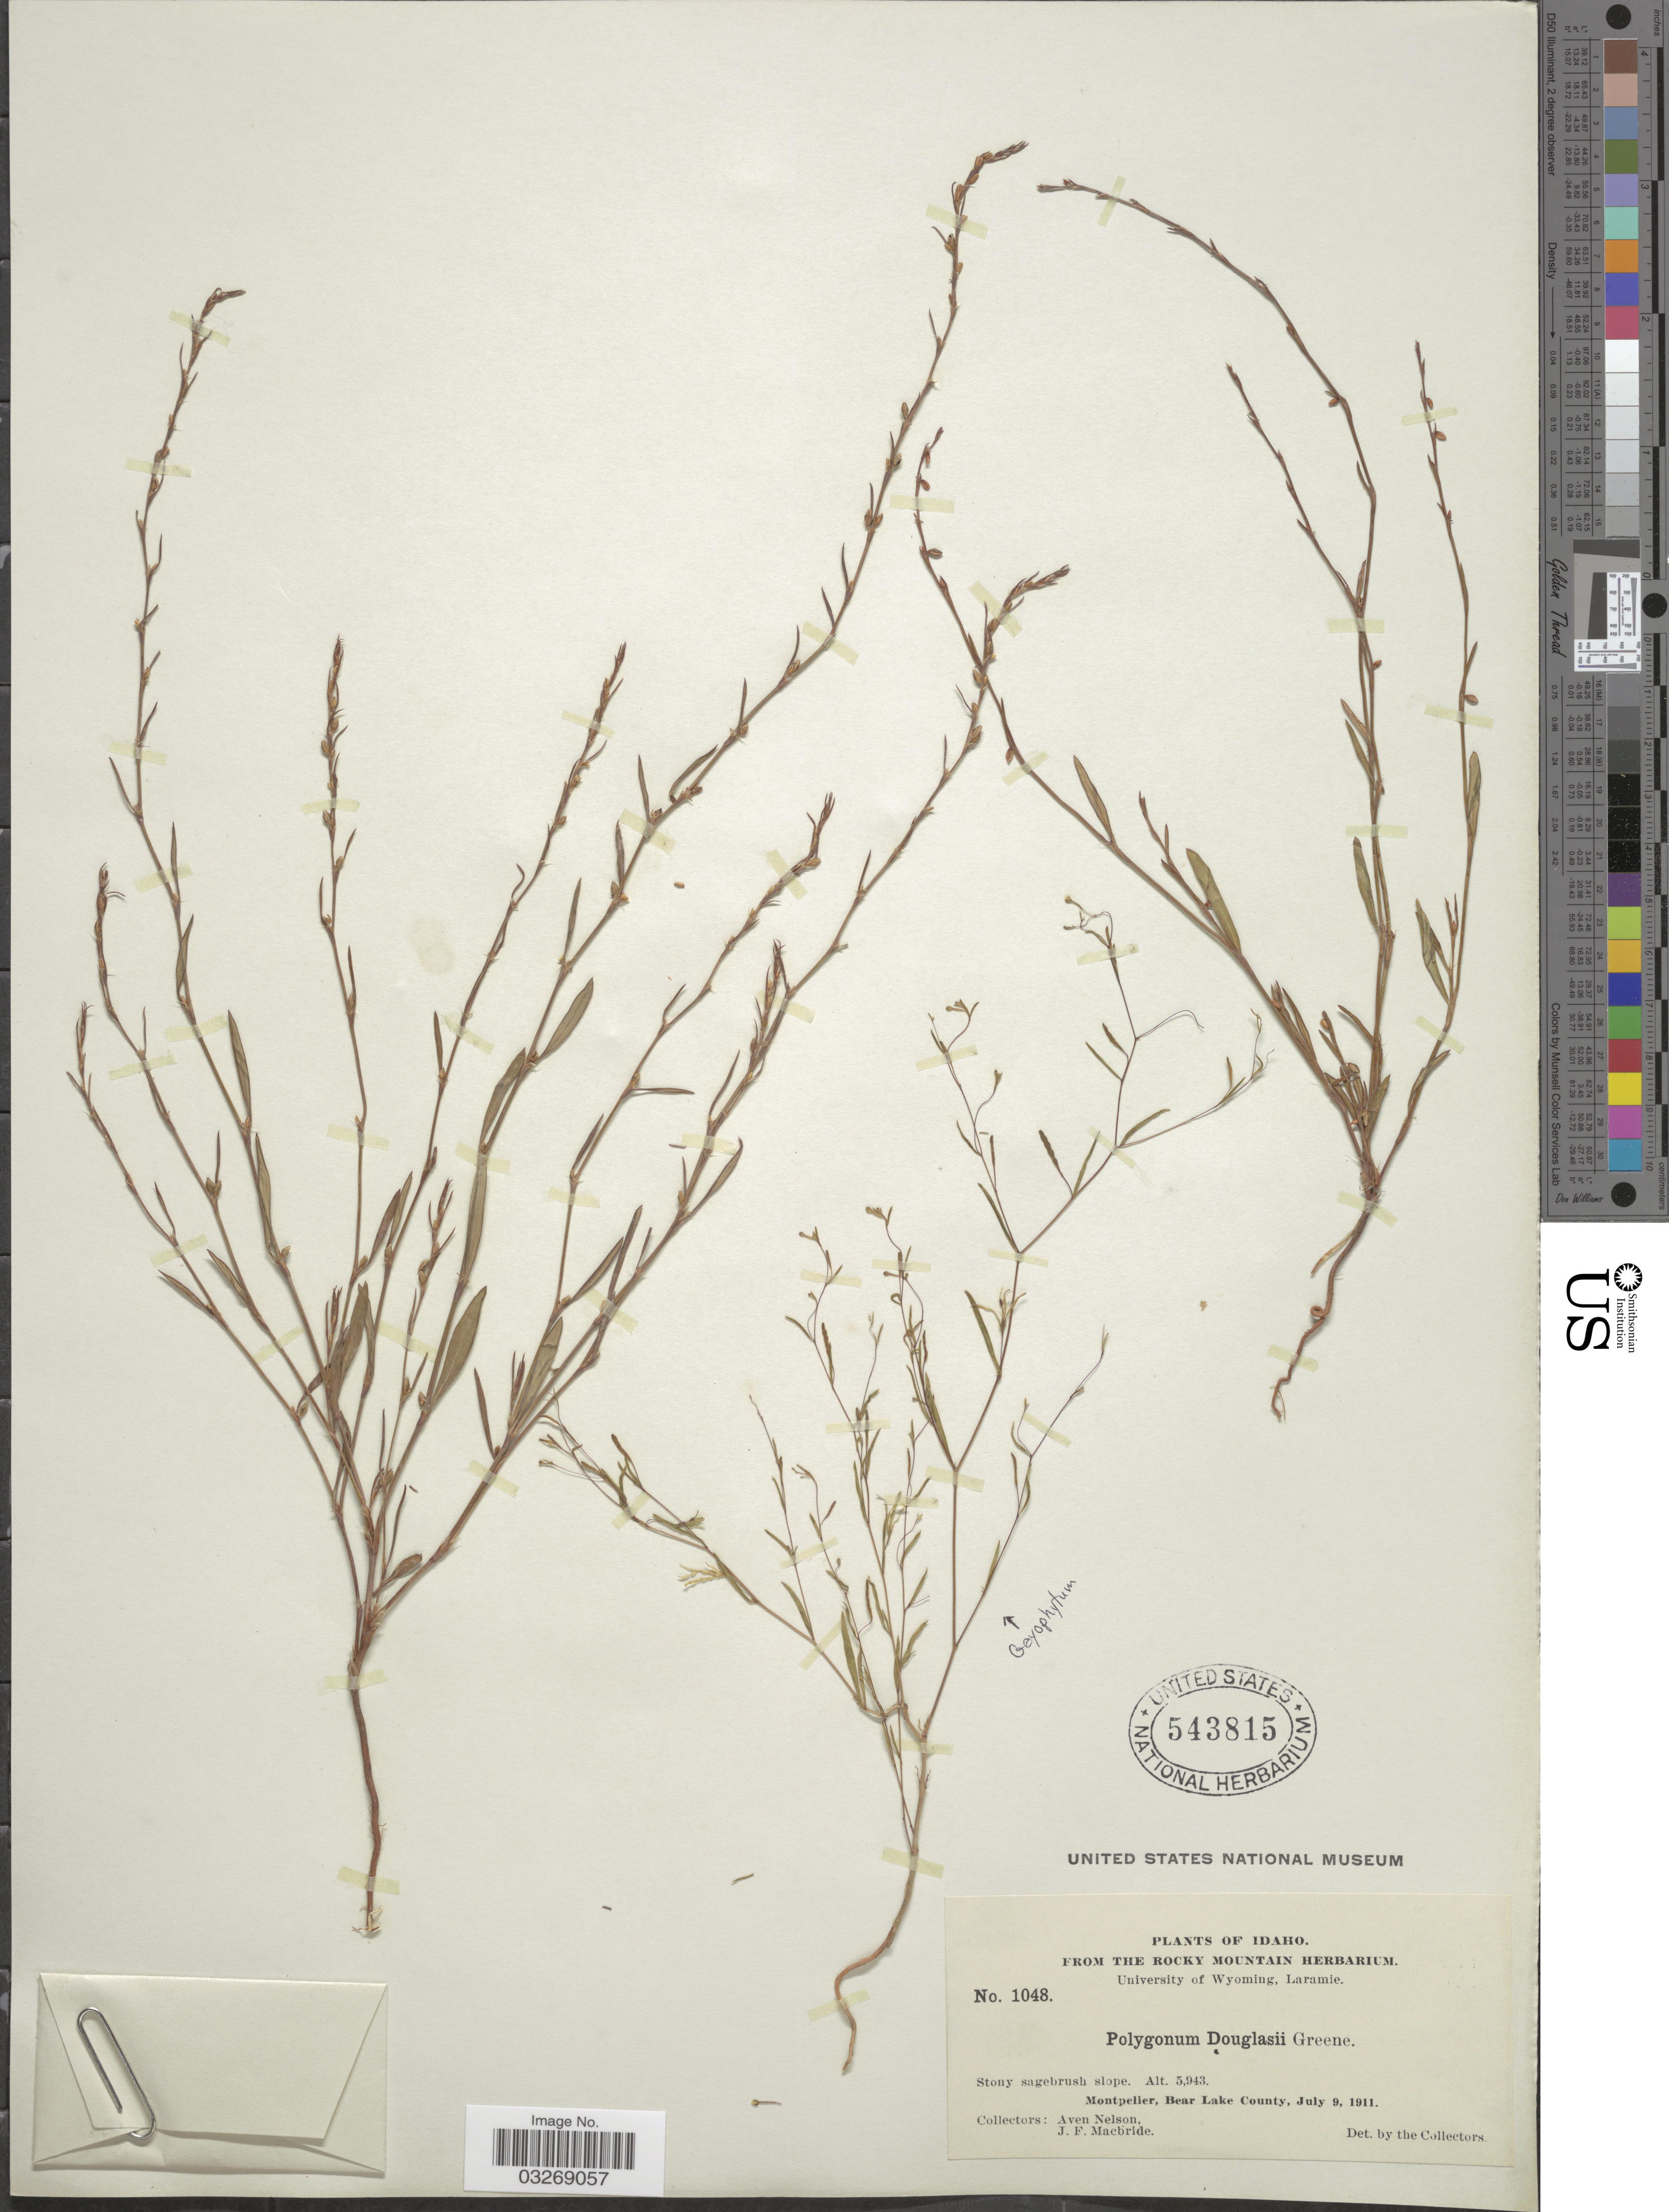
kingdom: Plantae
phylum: Tracheophyta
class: Magnoliopsida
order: Caryophyllales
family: Polygonaceae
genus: Polygonum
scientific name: Polygonum douglasii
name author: Greene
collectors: A. Nelson & J. F. Macbride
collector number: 1048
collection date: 1911-07-09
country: United States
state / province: Idaho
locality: Montpelier, Bear Lake County.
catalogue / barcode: US 543815